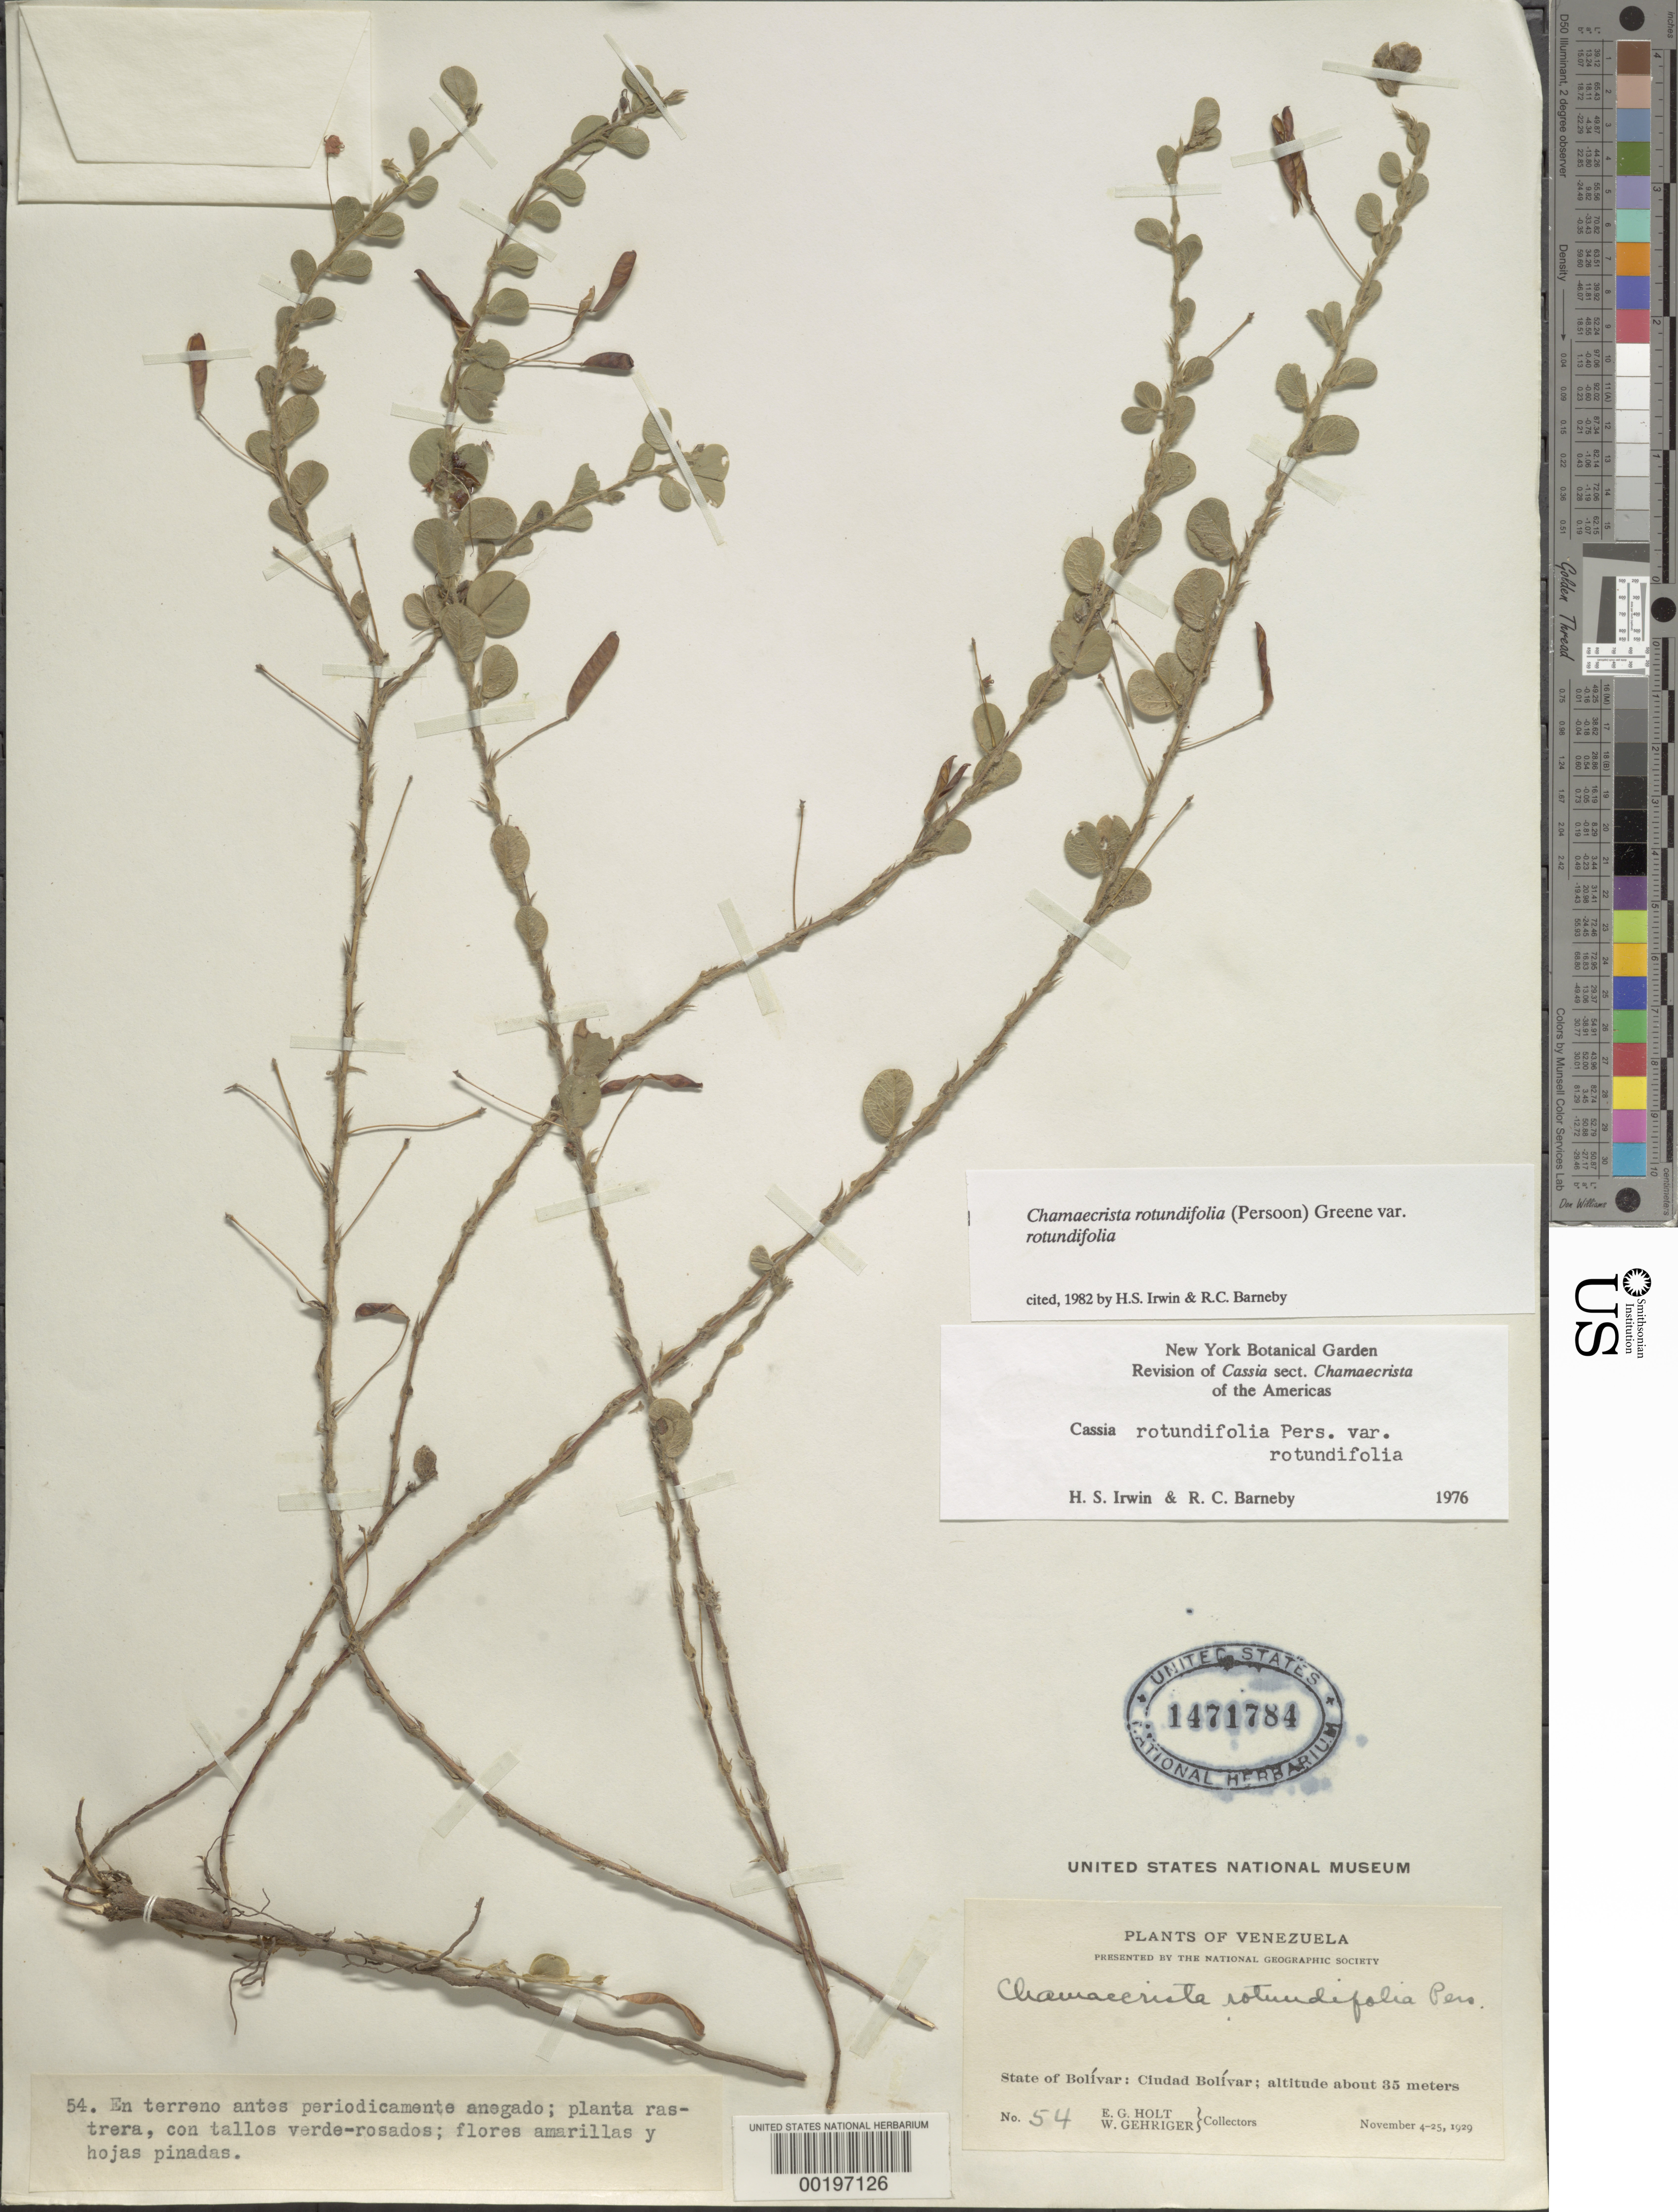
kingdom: Plantae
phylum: Tracheophyta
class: Magnoliopsida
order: Fabales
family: Fabaceae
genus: Chamaecrista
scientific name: Chamaecrista rotundifolia var. rotundifolia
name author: (Pers.) Greene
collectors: E. Holt & W. Gehriger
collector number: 54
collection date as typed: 04 Nov 1929 to 25 Nov 1929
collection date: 1929-11-04/1929-11-25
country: Venezuela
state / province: Bolivar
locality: Ciudad bolivar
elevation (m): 35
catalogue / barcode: US 1471784